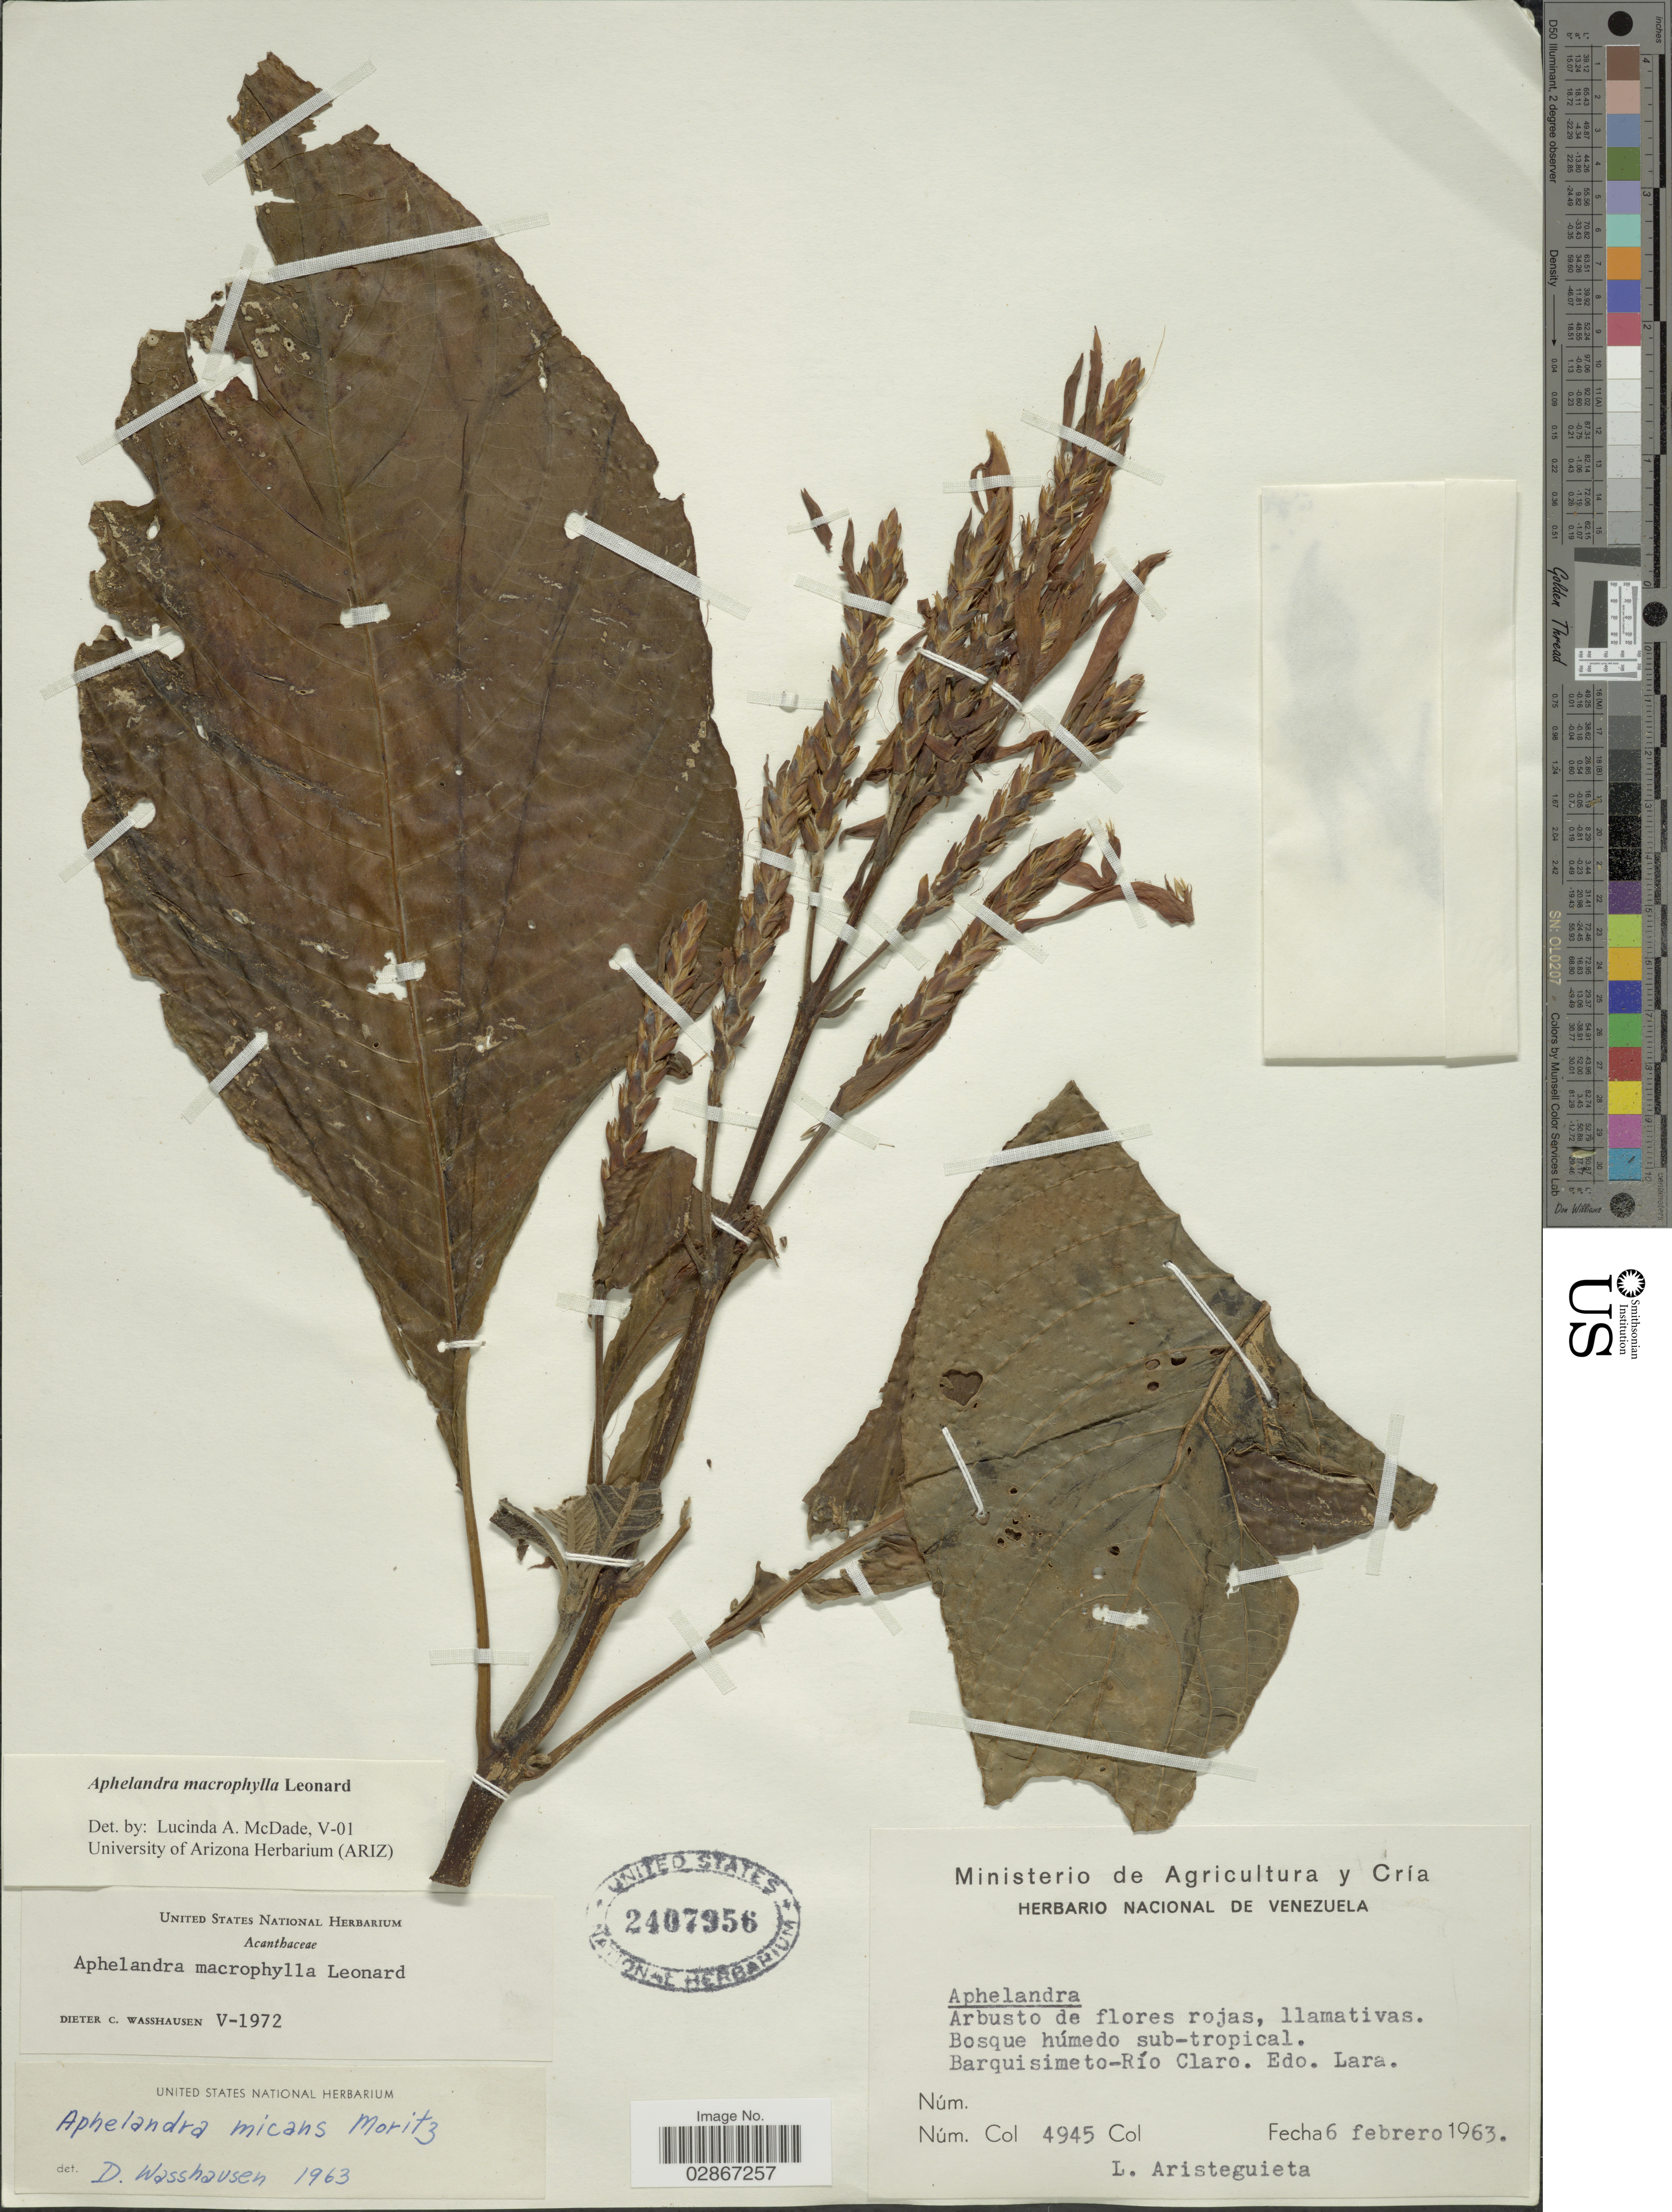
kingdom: Plantae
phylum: Tracheophyta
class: Magnoliopsida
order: Lamiales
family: Acanthaceae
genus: Aphelandra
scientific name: Aphelandra macrophylla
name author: Leonard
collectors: L. Aristeguieta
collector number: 4945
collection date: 1963-02-06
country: Venezuela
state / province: Lara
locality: Barquisimeto- Río Claro. Edo. Lara.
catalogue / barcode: US 2407956